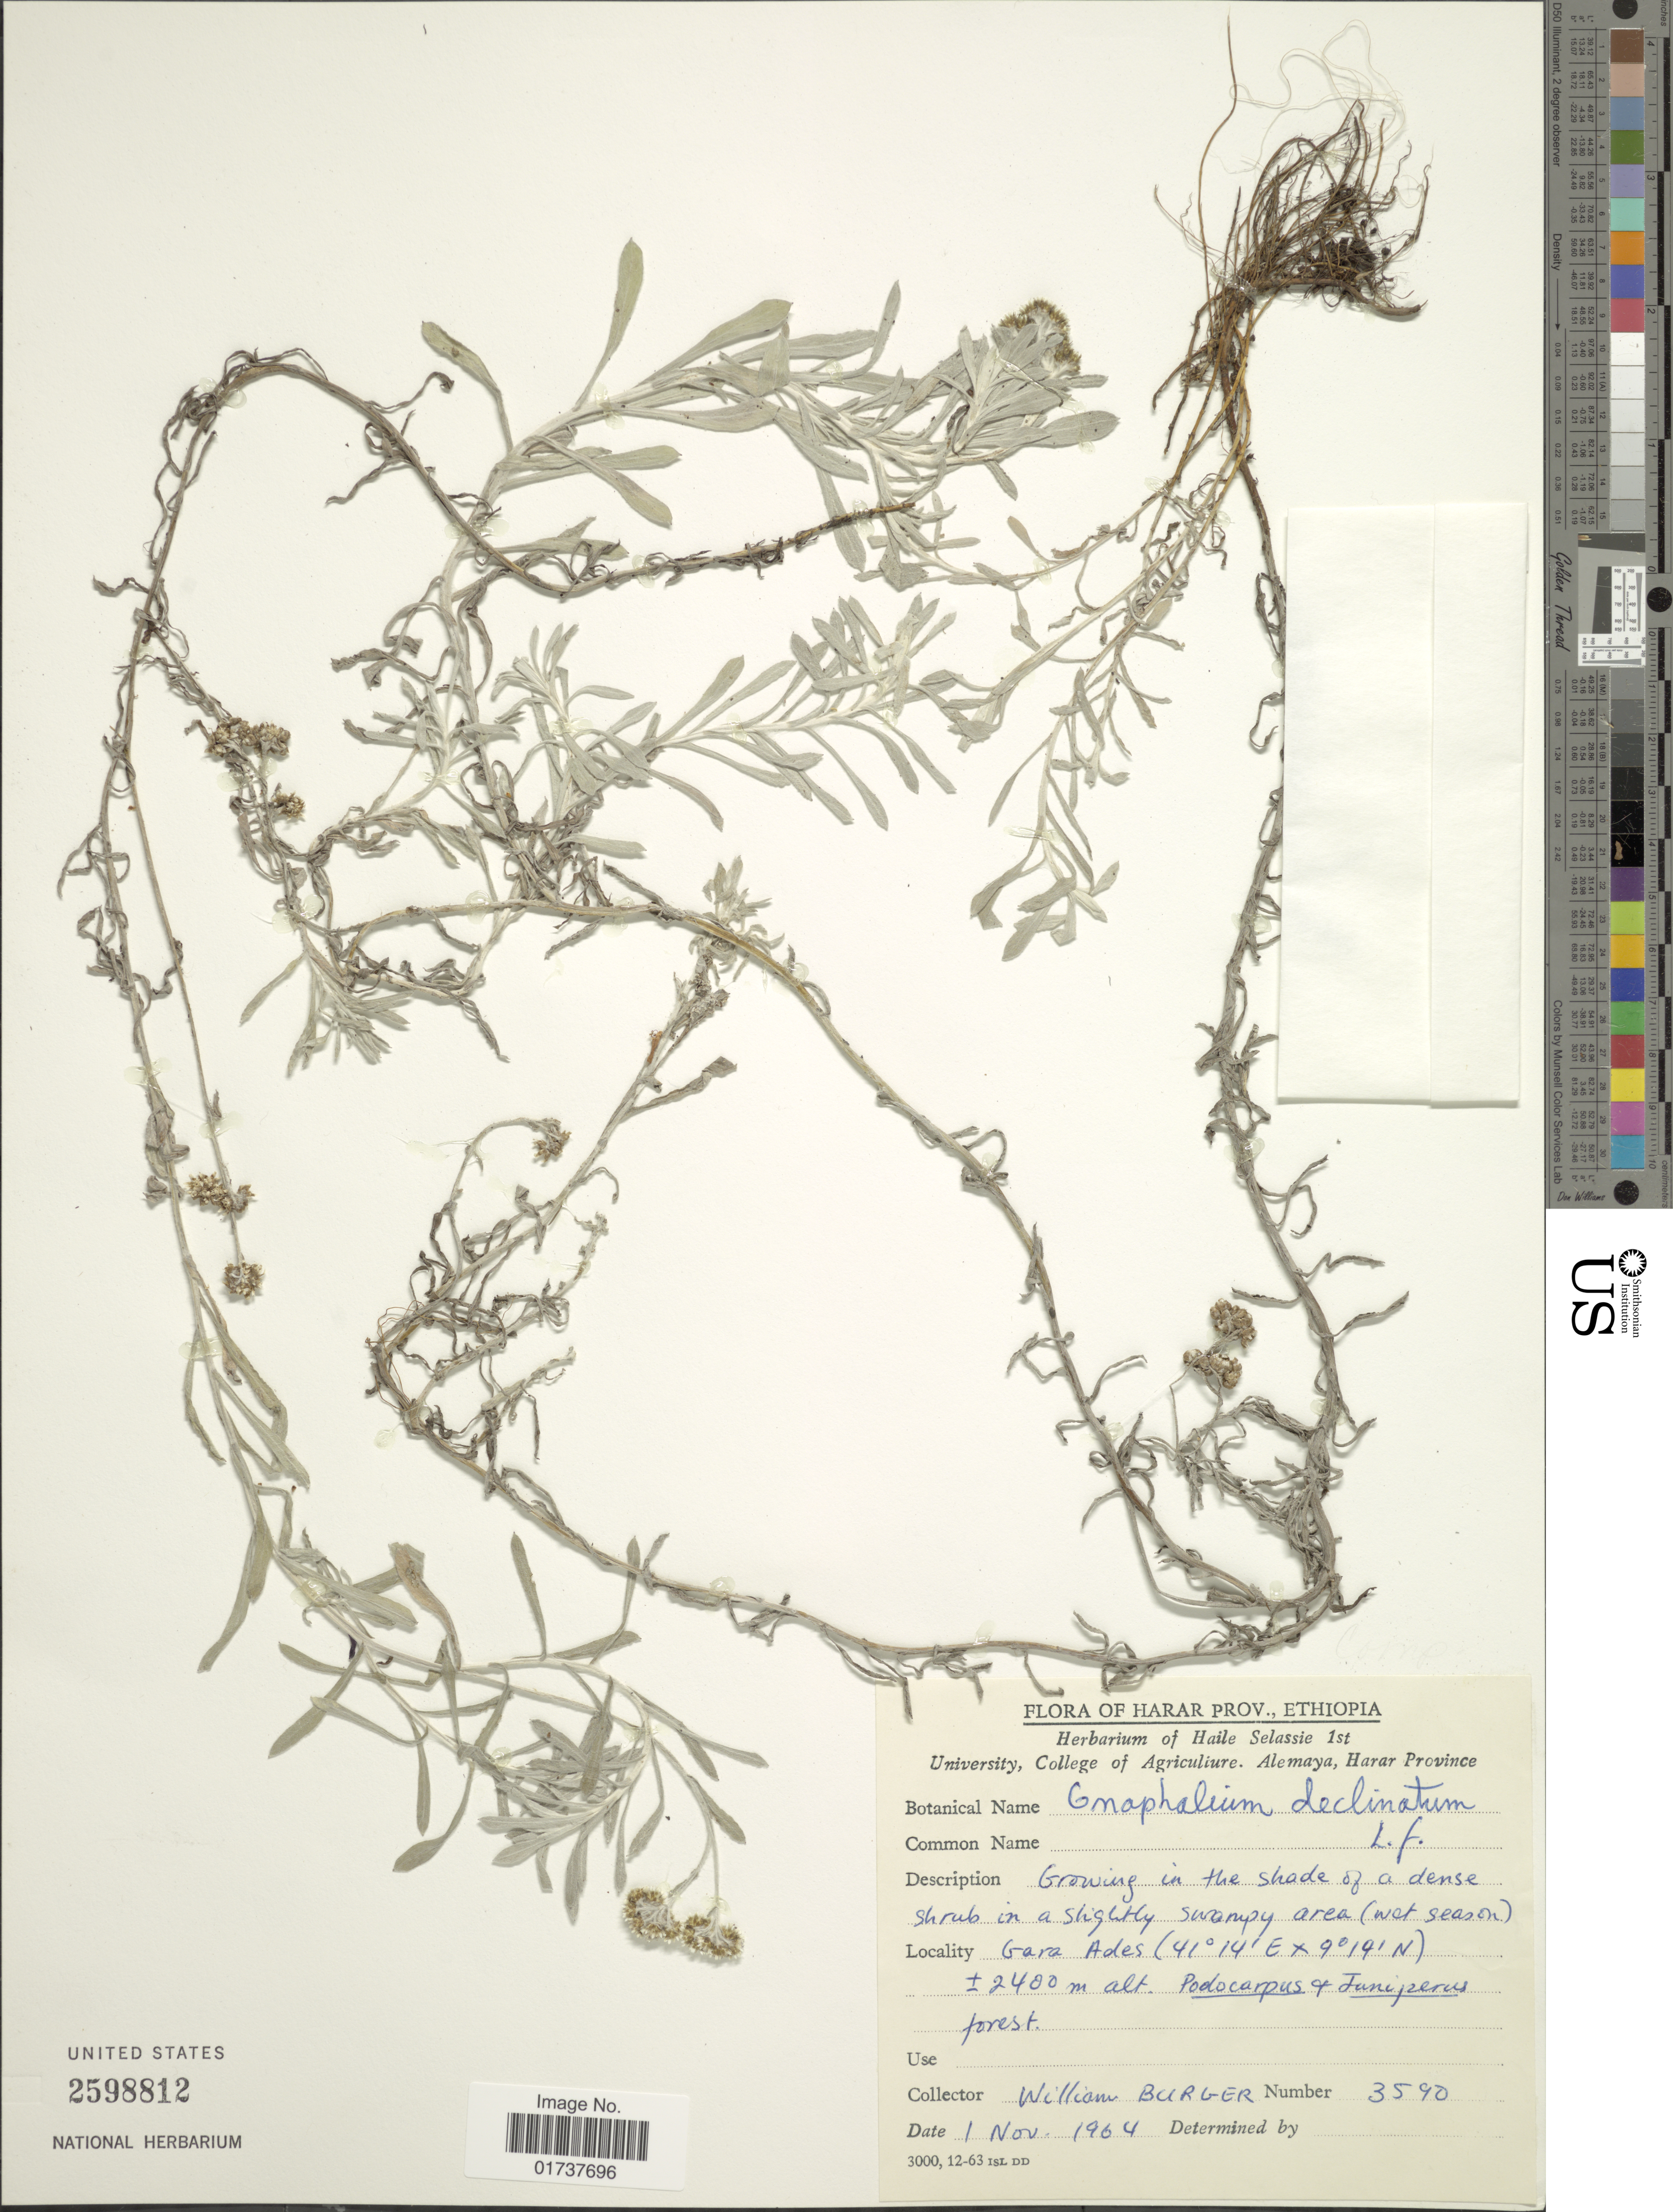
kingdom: Plantae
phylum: Tracheophyta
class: Magnoliopsida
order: Asterales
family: Asteraceae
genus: Gnaphalium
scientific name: Gnaphalium declinatum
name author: L. f.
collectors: W. Burger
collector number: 3590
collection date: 1964-11-01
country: Ethiopia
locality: Harar Prov., Gara Ades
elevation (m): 2400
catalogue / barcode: US 2598812